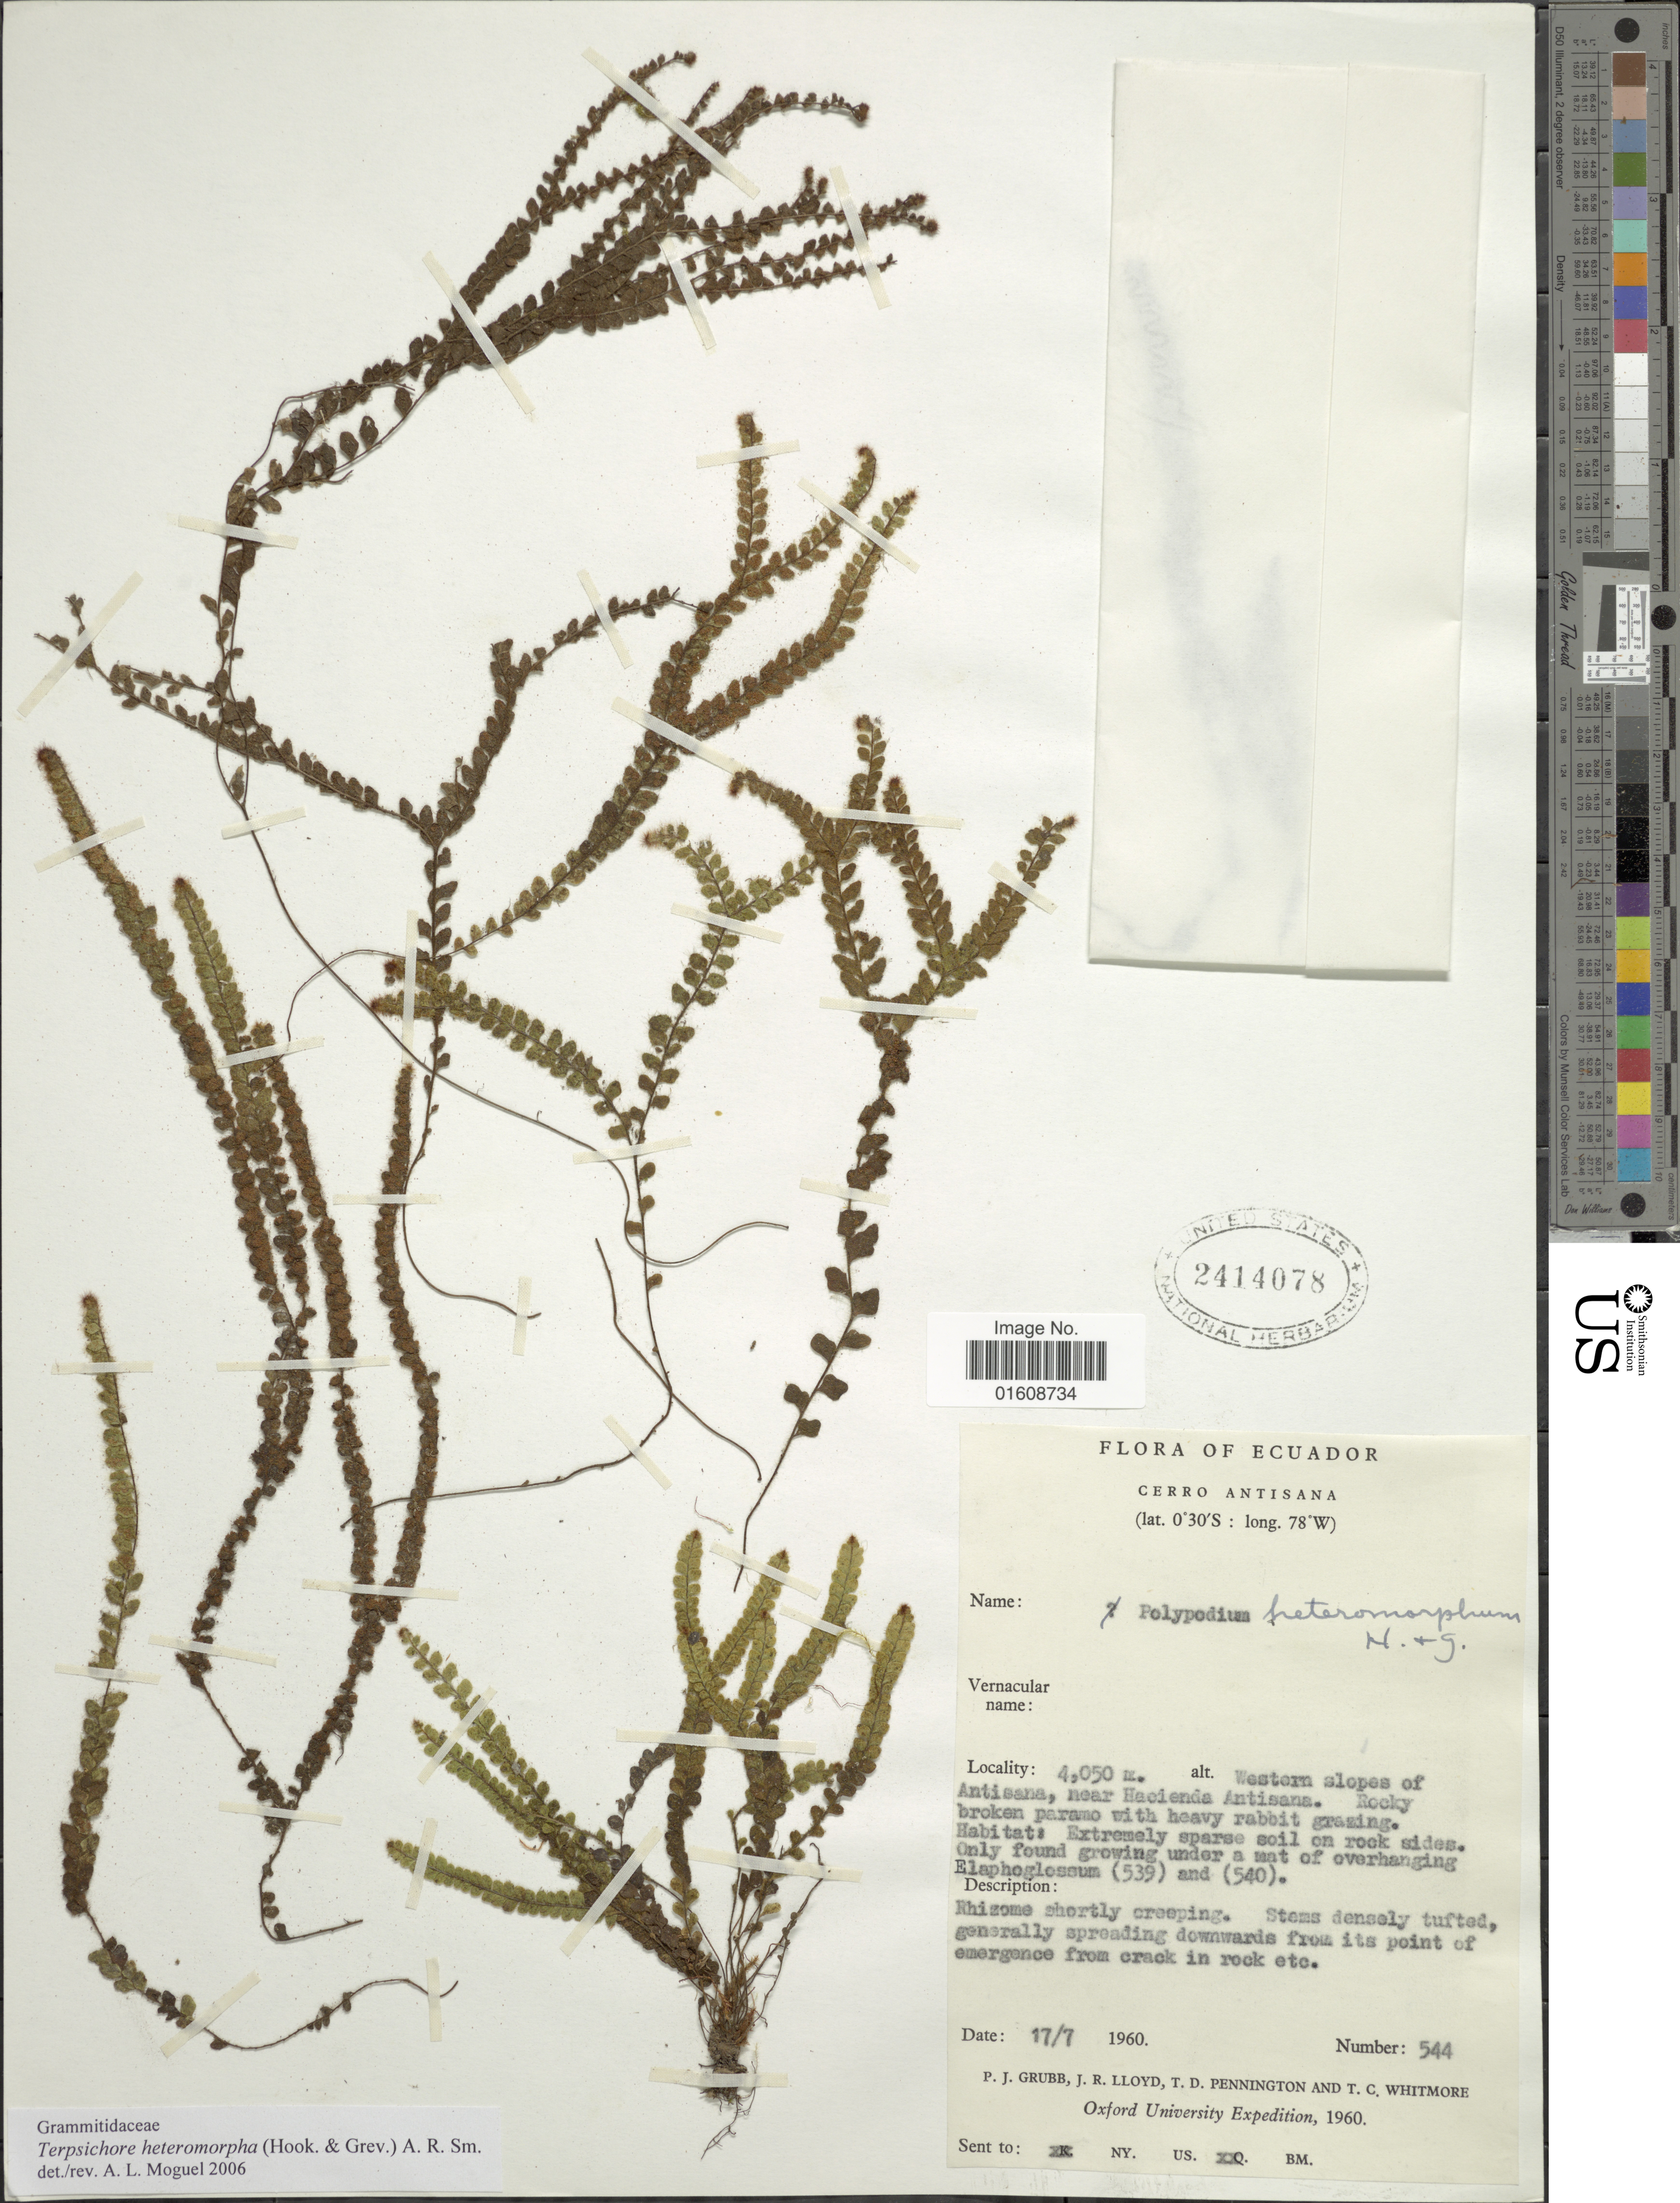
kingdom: Plantae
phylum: Tracheophyta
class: Polypodiopsida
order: Polypodiales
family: Polypodiaceae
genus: Alansmia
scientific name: Alansmia heteromorpha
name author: (Hook. & Grev.) Moguel & M. Kessler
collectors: P. J. Grubb, J. R. Lloyd, T. D. Pennington & T. C. Whitmore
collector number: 544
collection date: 1960-07-17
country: Ecuador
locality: Cerro Antisana. Western slopes of Antisana, near Hacienda Antisana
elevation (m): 4050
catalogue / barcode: US 2414078